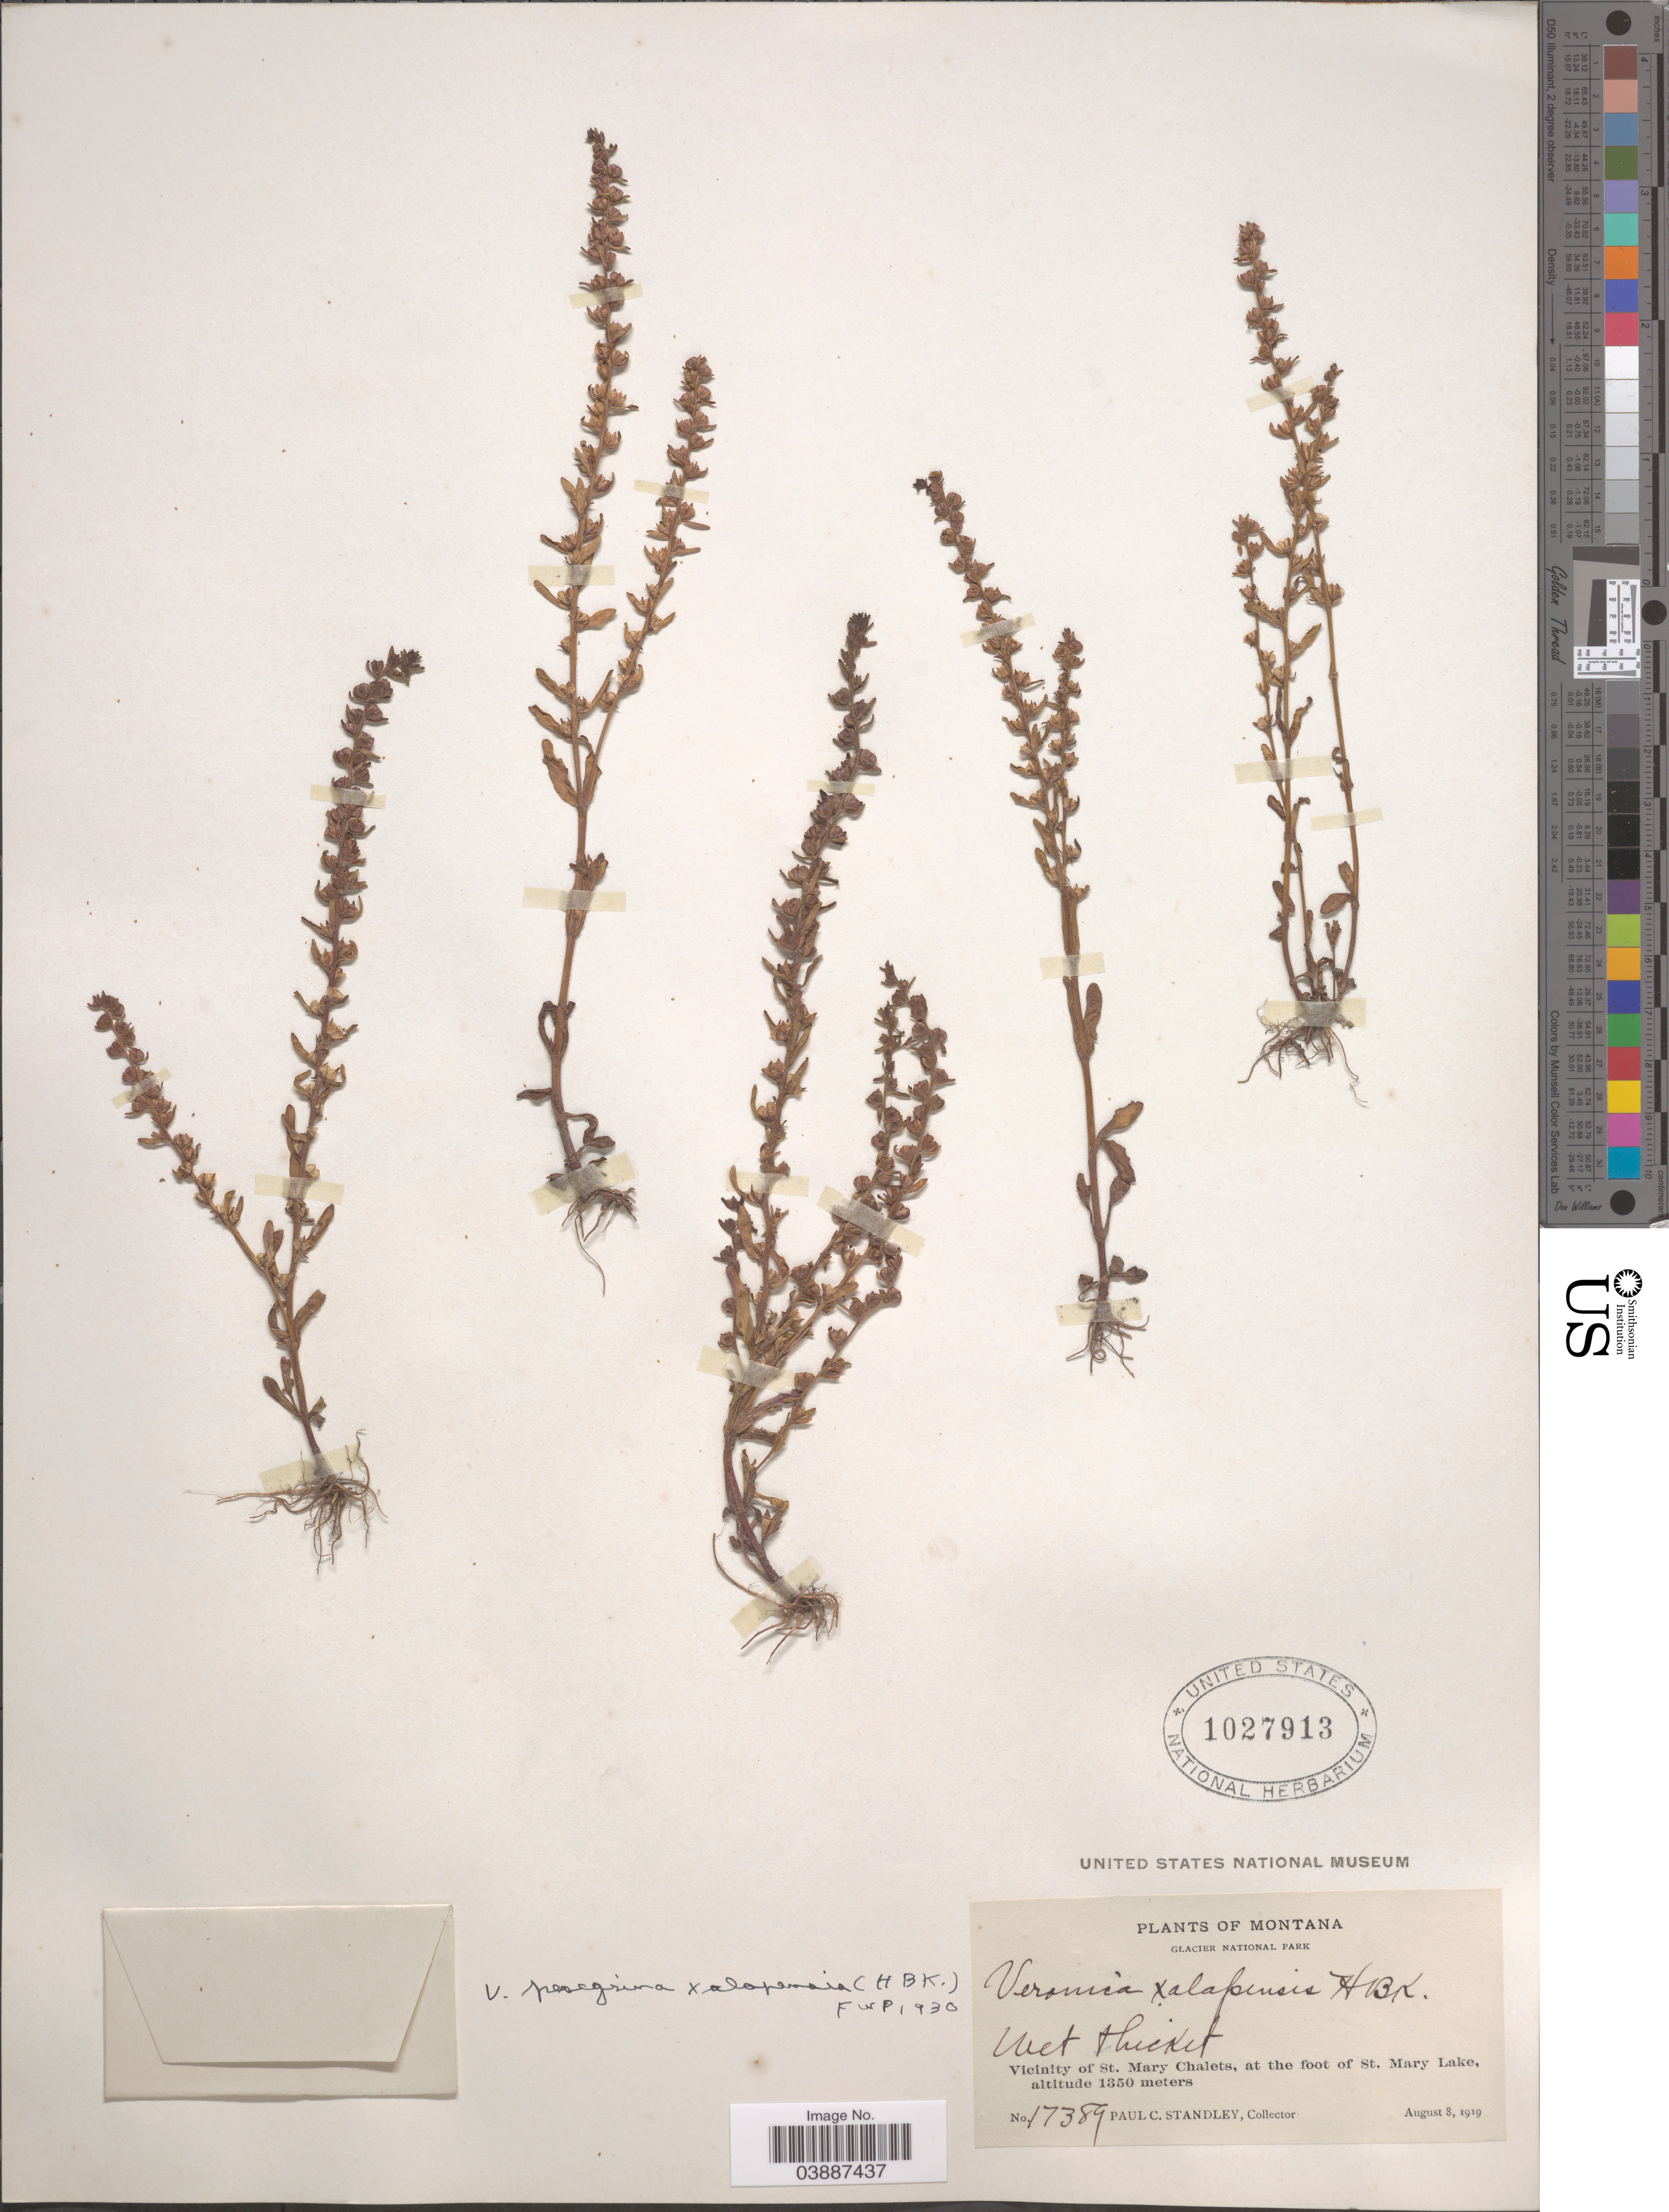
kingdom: Plantae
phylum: Tracheophyta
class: Magnoliopsida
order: Lamiales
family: Plantaginaceae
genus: Veronica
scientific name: Veronica peregrina var. xalapensis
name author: Kunth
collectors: P. C. Standley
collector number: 17389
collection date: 1919-08-08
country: United States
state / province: Montana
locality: Glacier National Park. Vicinity of St. Mary Chalets, at the foot of St. Marry Lake.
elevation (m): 1350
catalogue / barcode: US 1027913